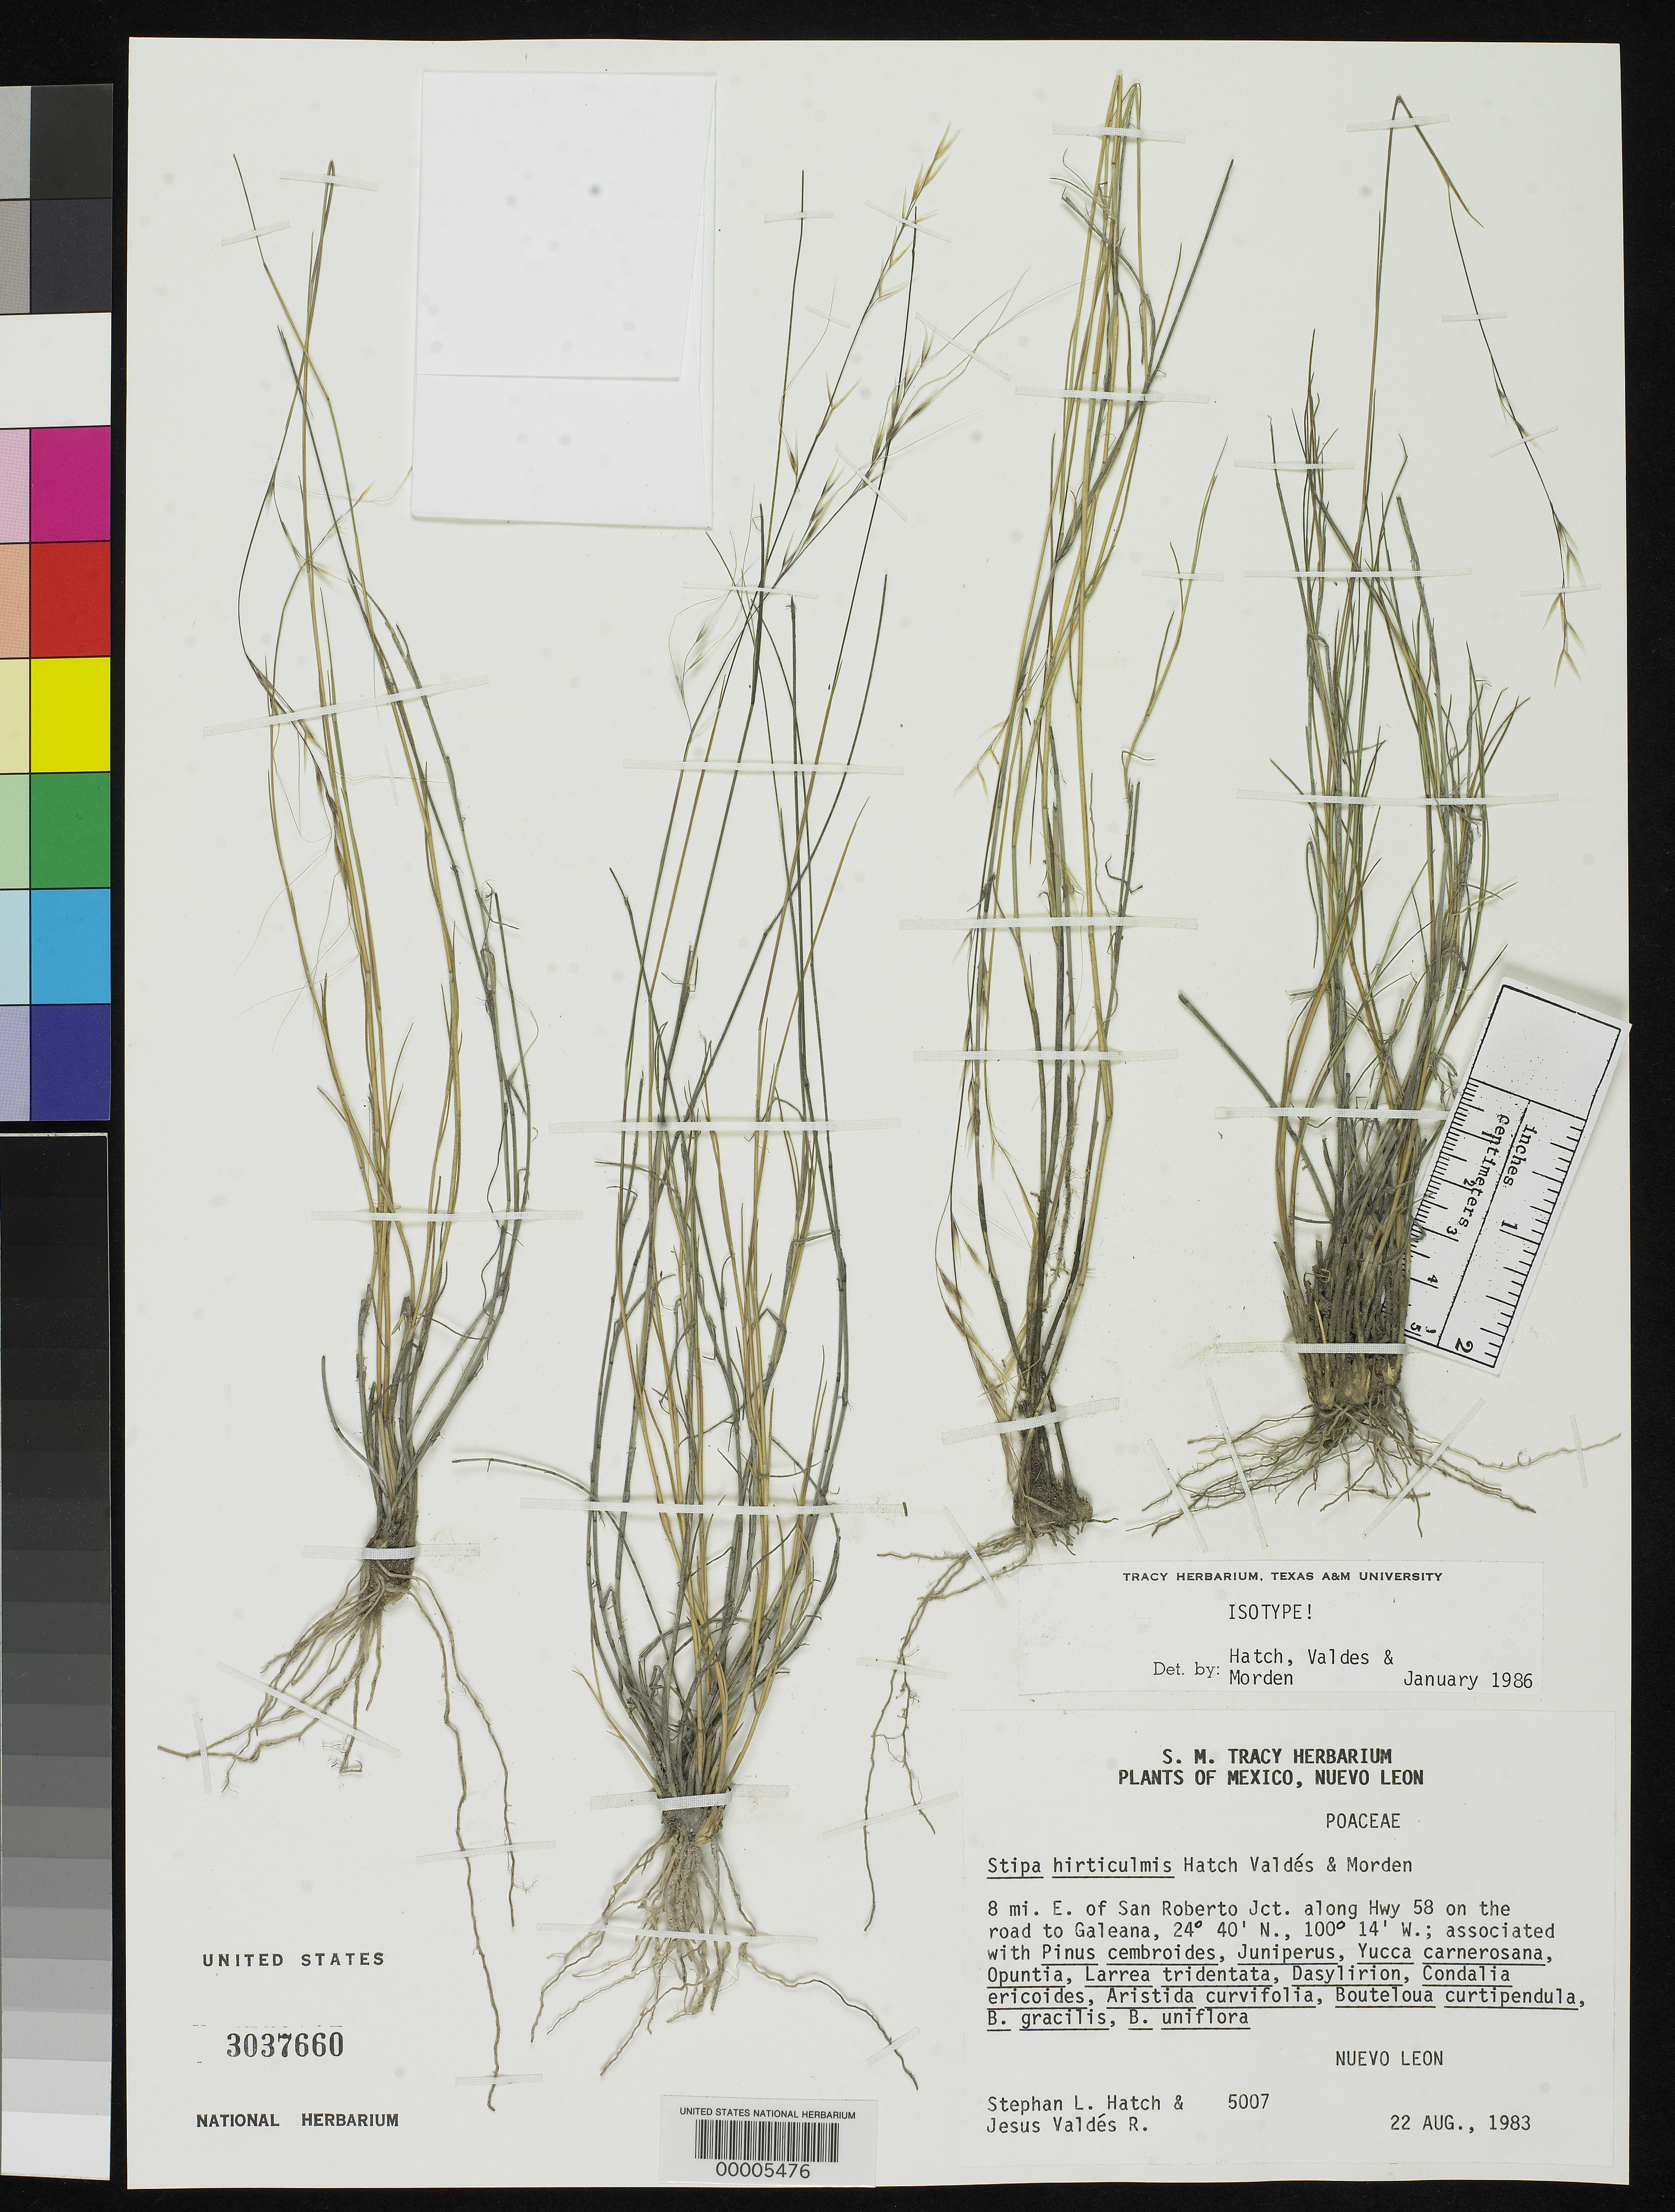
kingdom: Plantae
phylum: Tracheophyta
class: Liliopsida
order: Poales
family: Poaceae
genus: Stipa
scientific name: Stipa hirticulmis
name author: Hatch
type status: Isotype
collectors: S. Hatch & J. Valdes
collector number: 5007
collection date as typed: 22 Aug 1983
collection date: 1983-08-22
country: Mexico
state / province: Nuevo León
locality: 8 mi SE of San Roberto Jct., along Hwy 58, on road to Galeana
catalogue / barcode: US 3037660